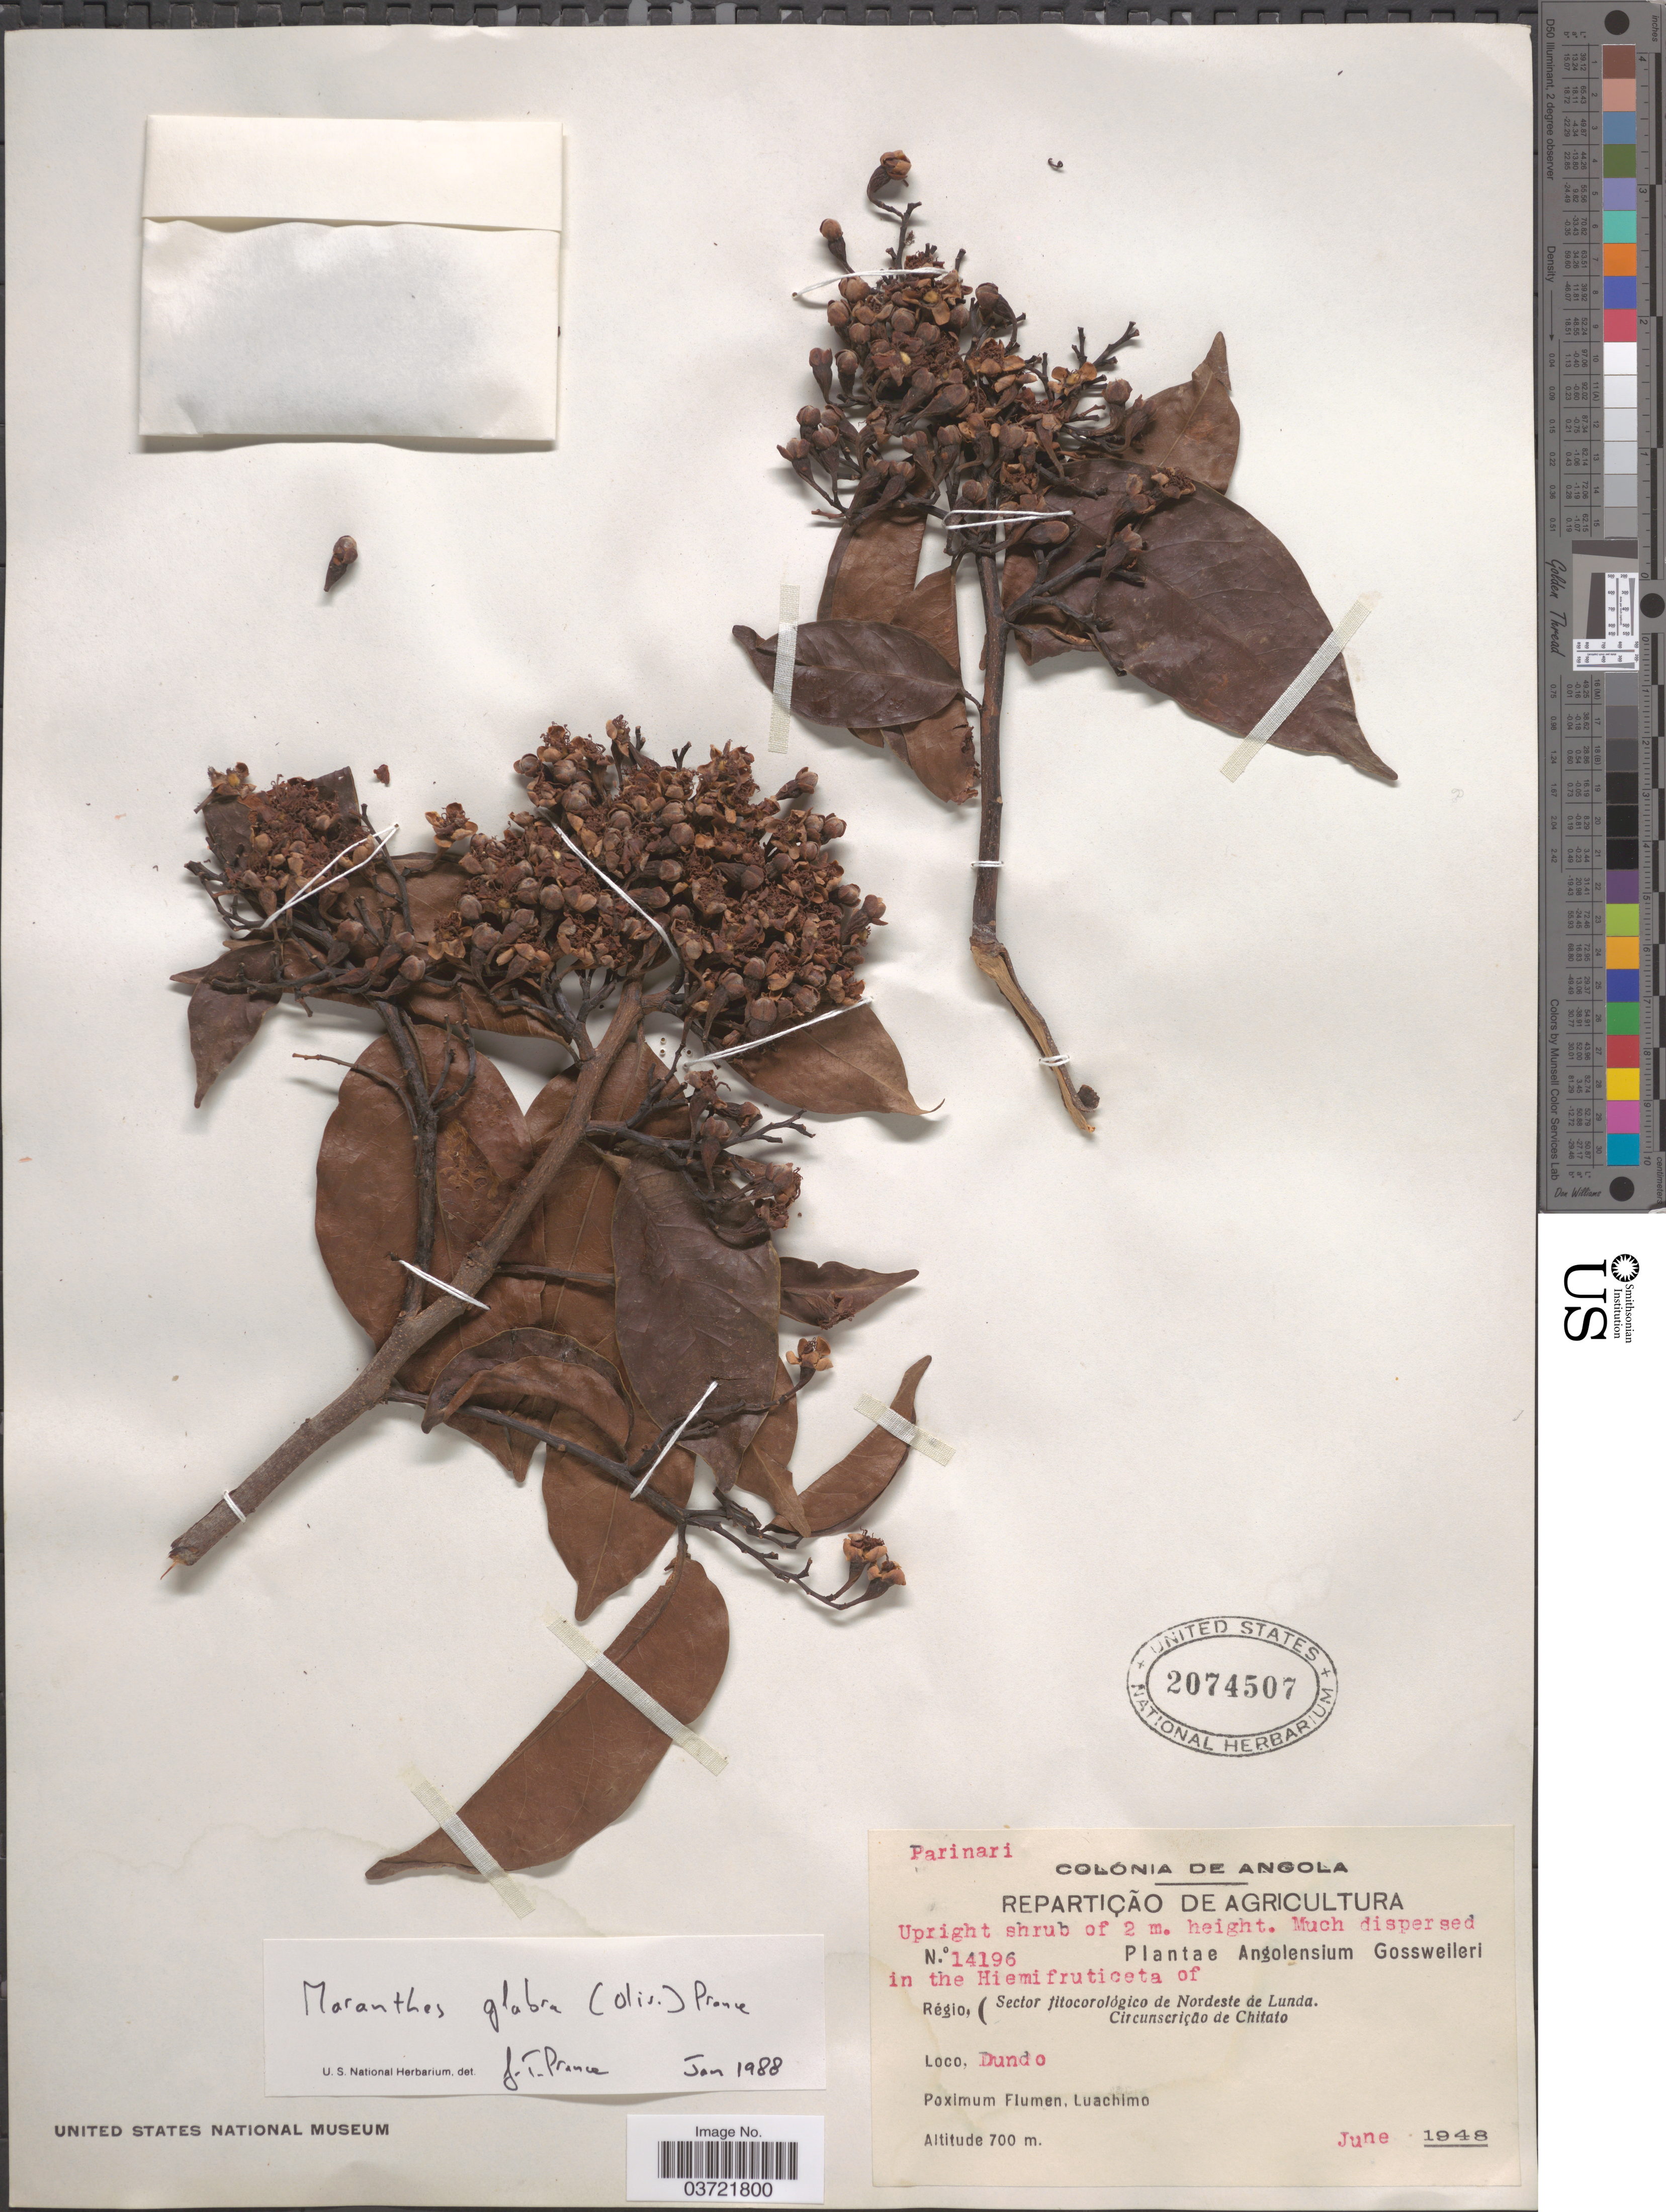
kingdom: Plantae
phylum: Tracheophyta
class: Magnoliopsida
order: Malpighiales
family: Chrysobalanaceae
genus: Maranthes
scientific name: Maranthes glabra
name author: (Oliv.) Prance & F. White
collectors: -. Gossweiler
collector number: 14196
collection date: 1948-06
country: Angola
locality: Régio, (Sector fitocorológico de Nordeste de Lunda. Circunscrição de Chitato. Dundo. Luachimo.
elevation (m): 700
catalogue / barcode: US 2074507